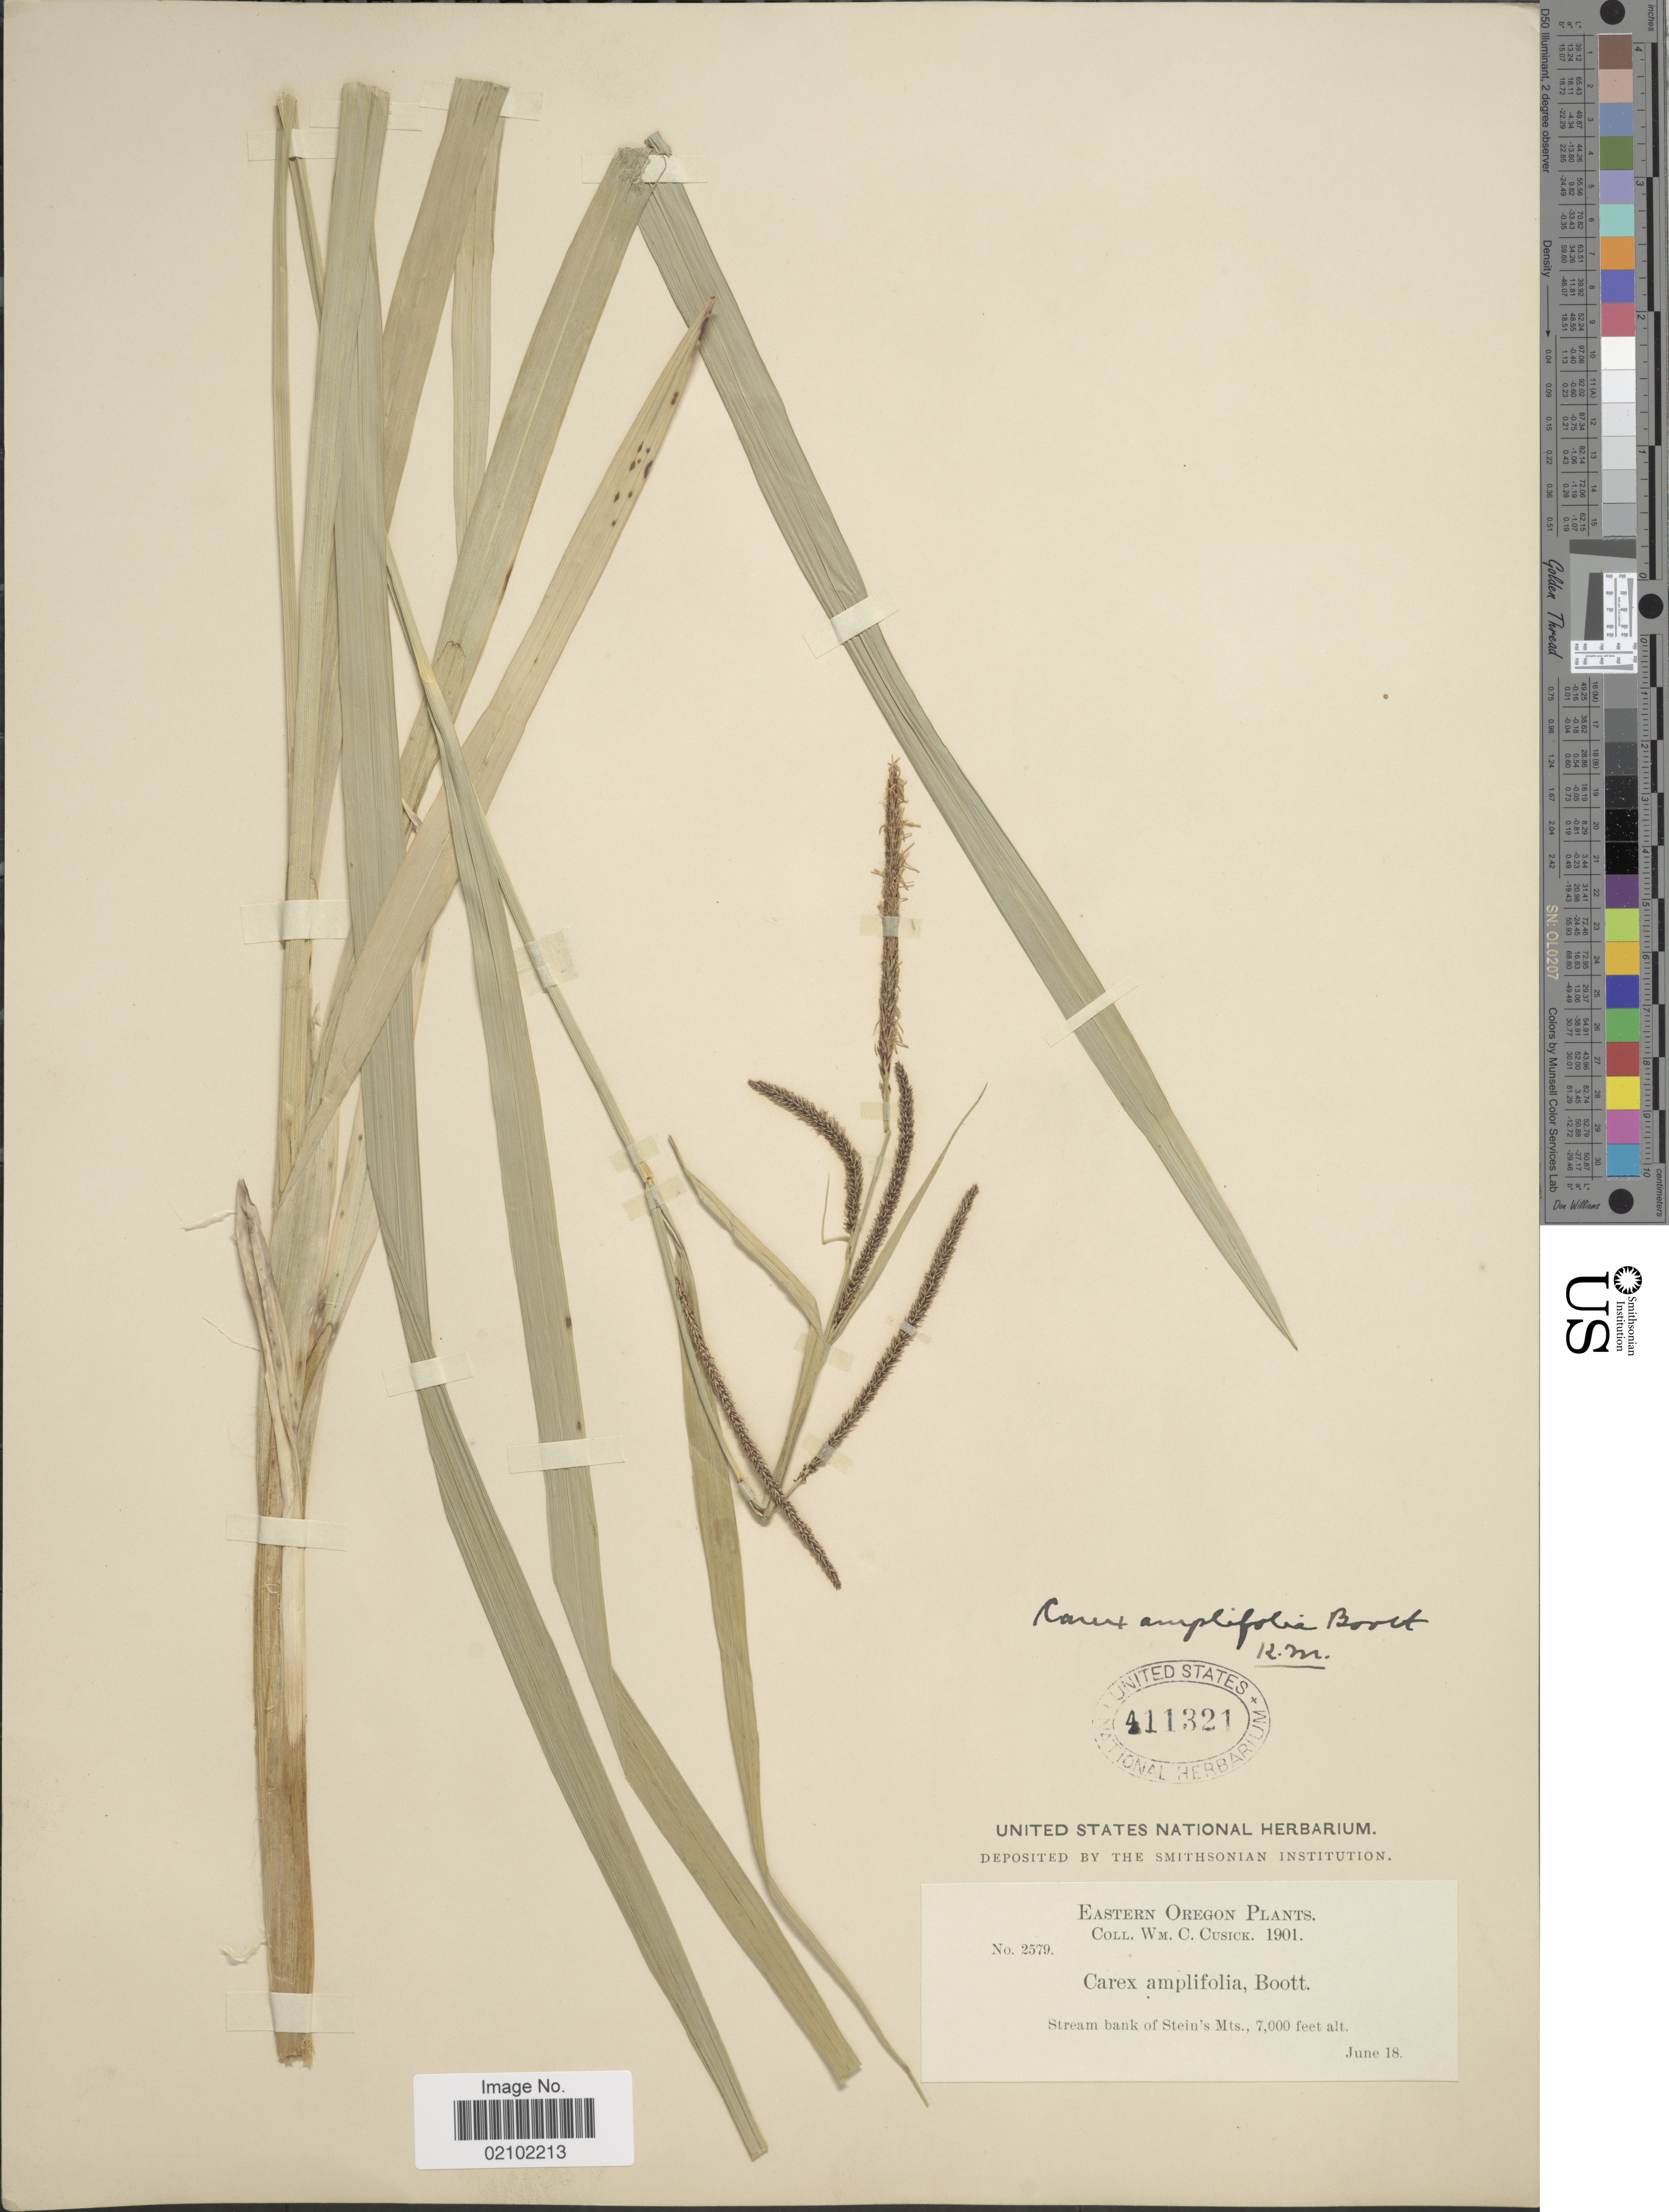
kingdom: Plantae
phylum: Tracheophyta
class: Liliopsida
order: Poales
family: Cyperaceae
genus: Carex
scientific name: Carex amplifolia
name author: Boott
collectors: W. C. Cusick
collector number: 2579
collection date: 1901-06-18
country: United States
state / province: Oregon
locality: Eastern Oregon, Stream bank of Stein's Mts.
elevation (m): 2134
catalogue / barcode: US 411321